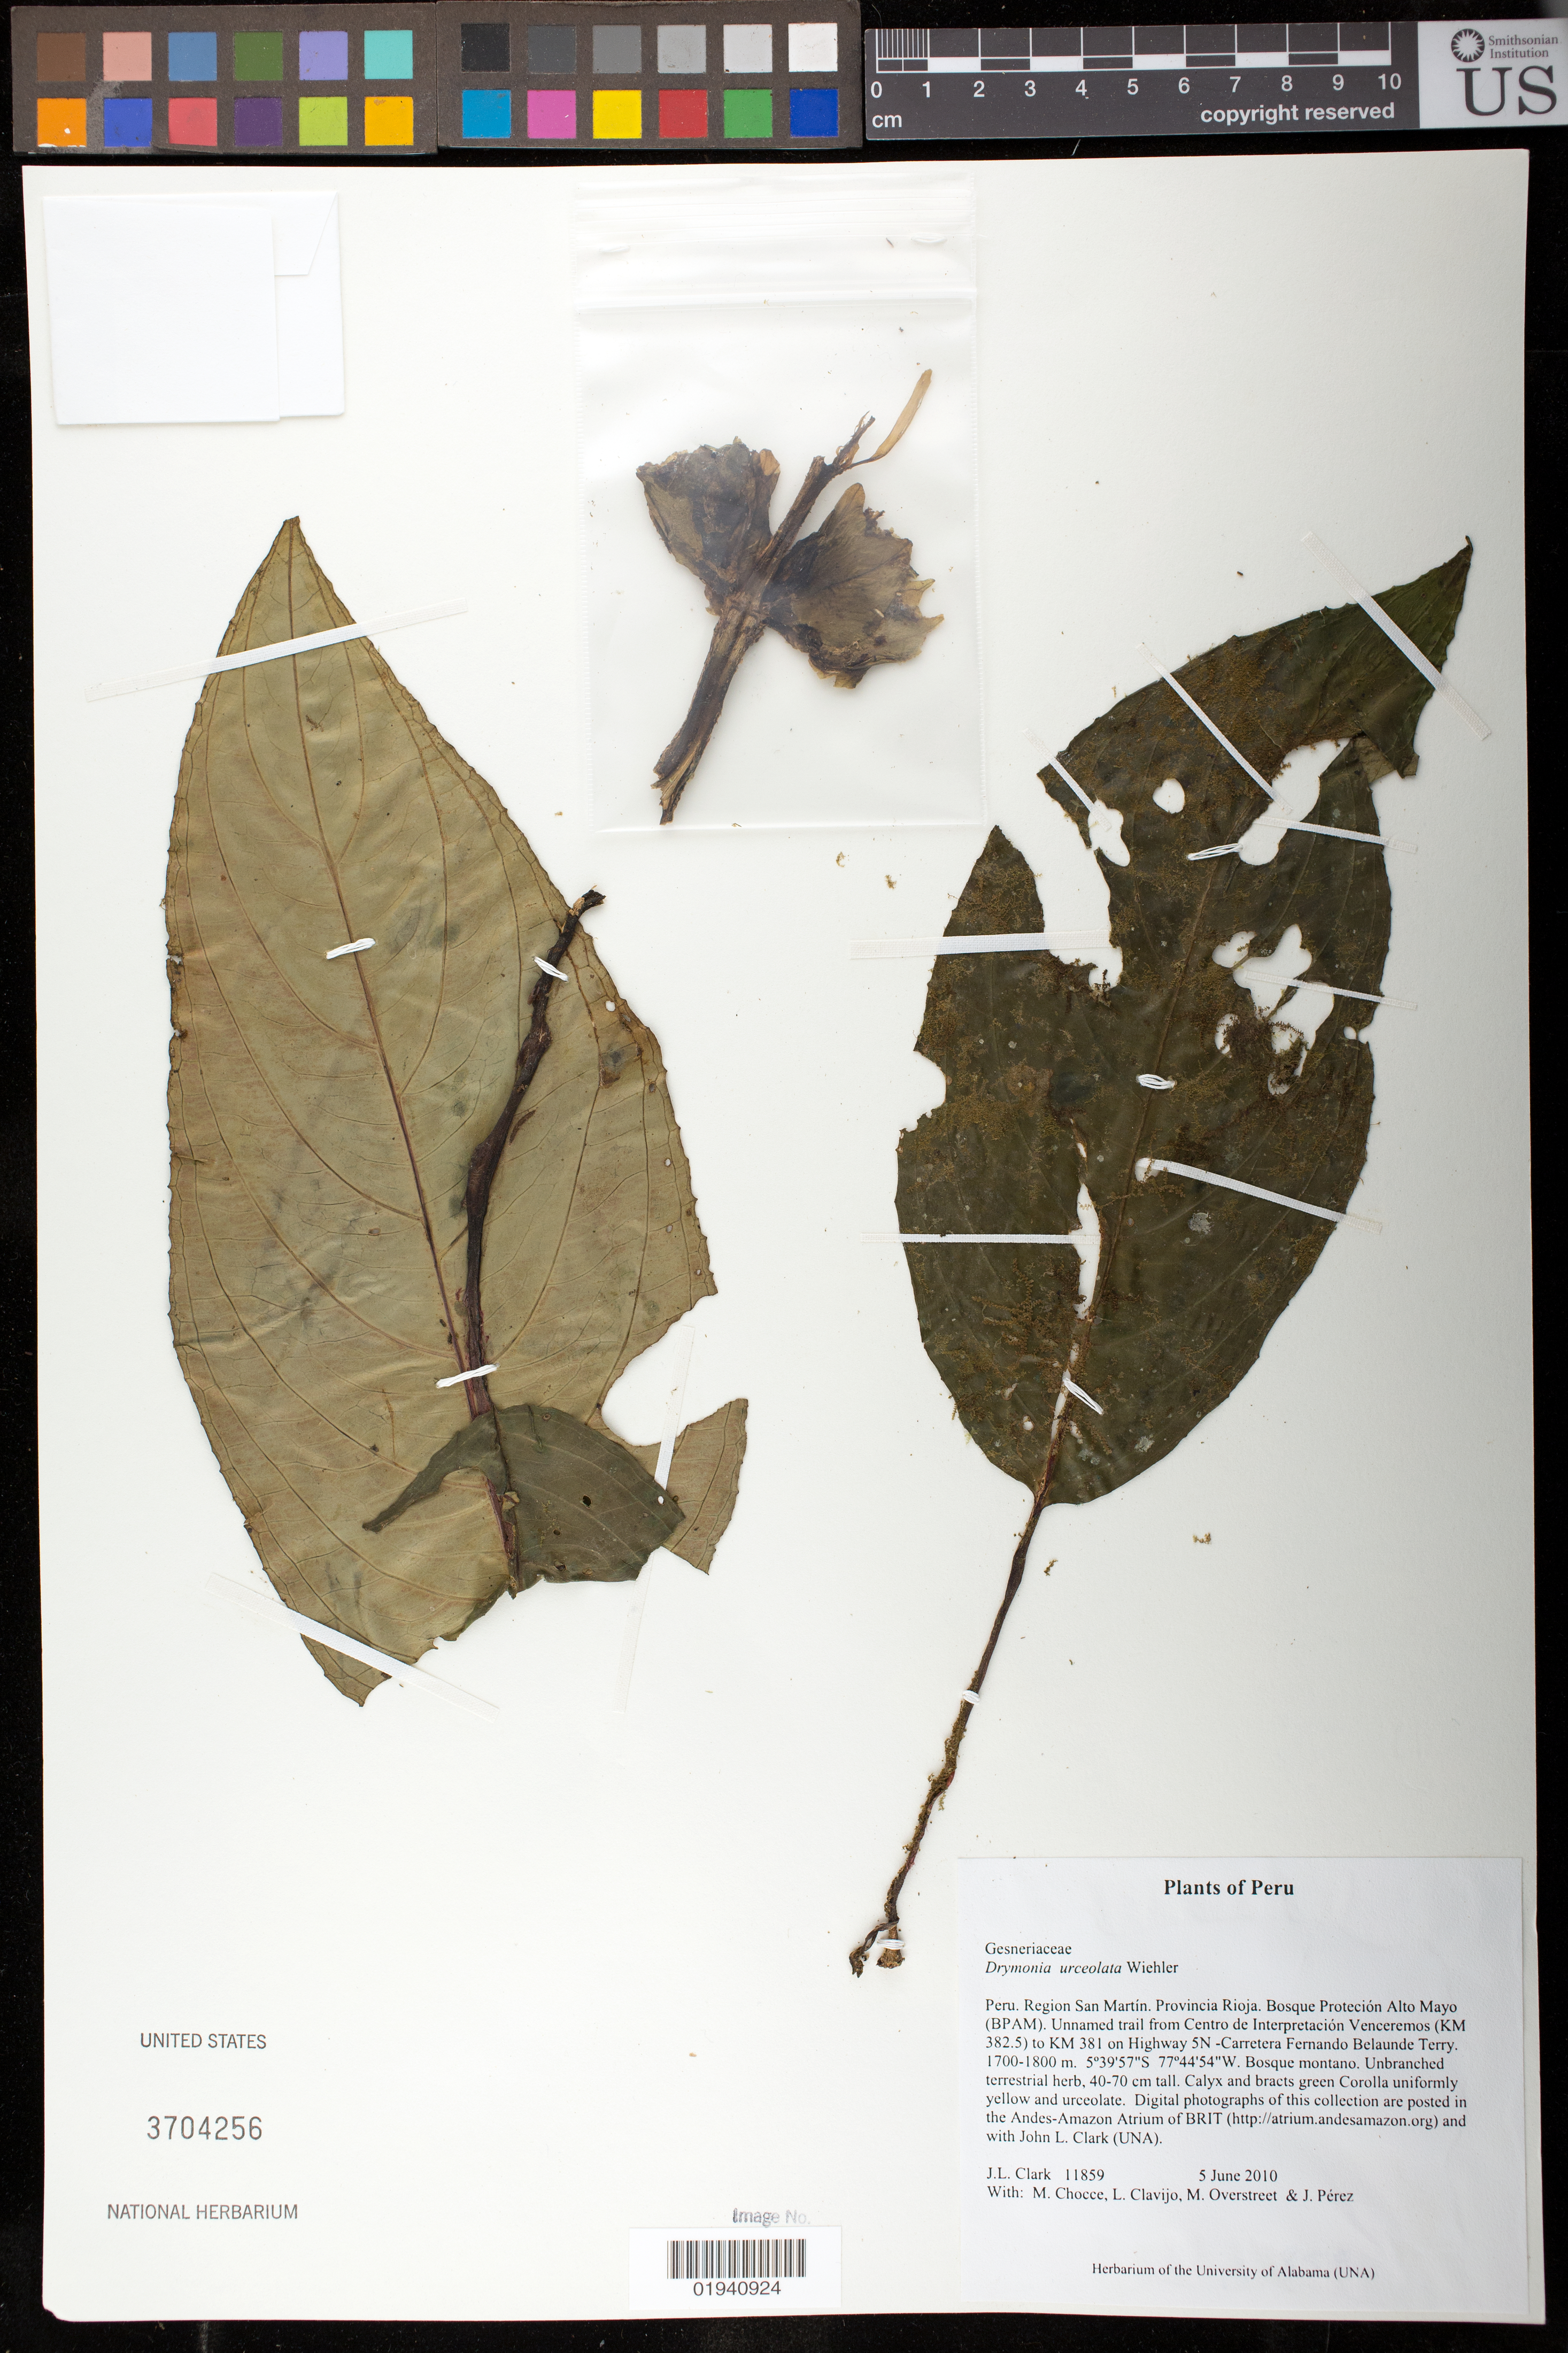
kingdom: Plantae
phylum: Tracheophyta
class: Magnoliopsida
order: Lamiales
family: Gesneriaceae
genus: Drymonia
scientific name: Drymonia urceolata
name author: Wiehler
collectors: J. L. Clark, M. Chocce, L. Clavijo, M. Overstreet & J. Perez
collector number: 11859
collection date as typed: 5 Jun 2010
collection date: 2010-06-05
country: Peru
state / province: San Martín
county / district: Rioja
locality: Bosque Protecion Alto Mayo (BPAM). Unnamed trail from Centro de Interpretacion Venceremos (KM 382.5) to KM 381 on Highway 5N. Carretera Fernando Belaunde Terry.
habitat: Bosque montano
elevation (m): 1700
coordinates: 5 39 57 S, 77 44 54 W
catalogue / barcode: US 3704256